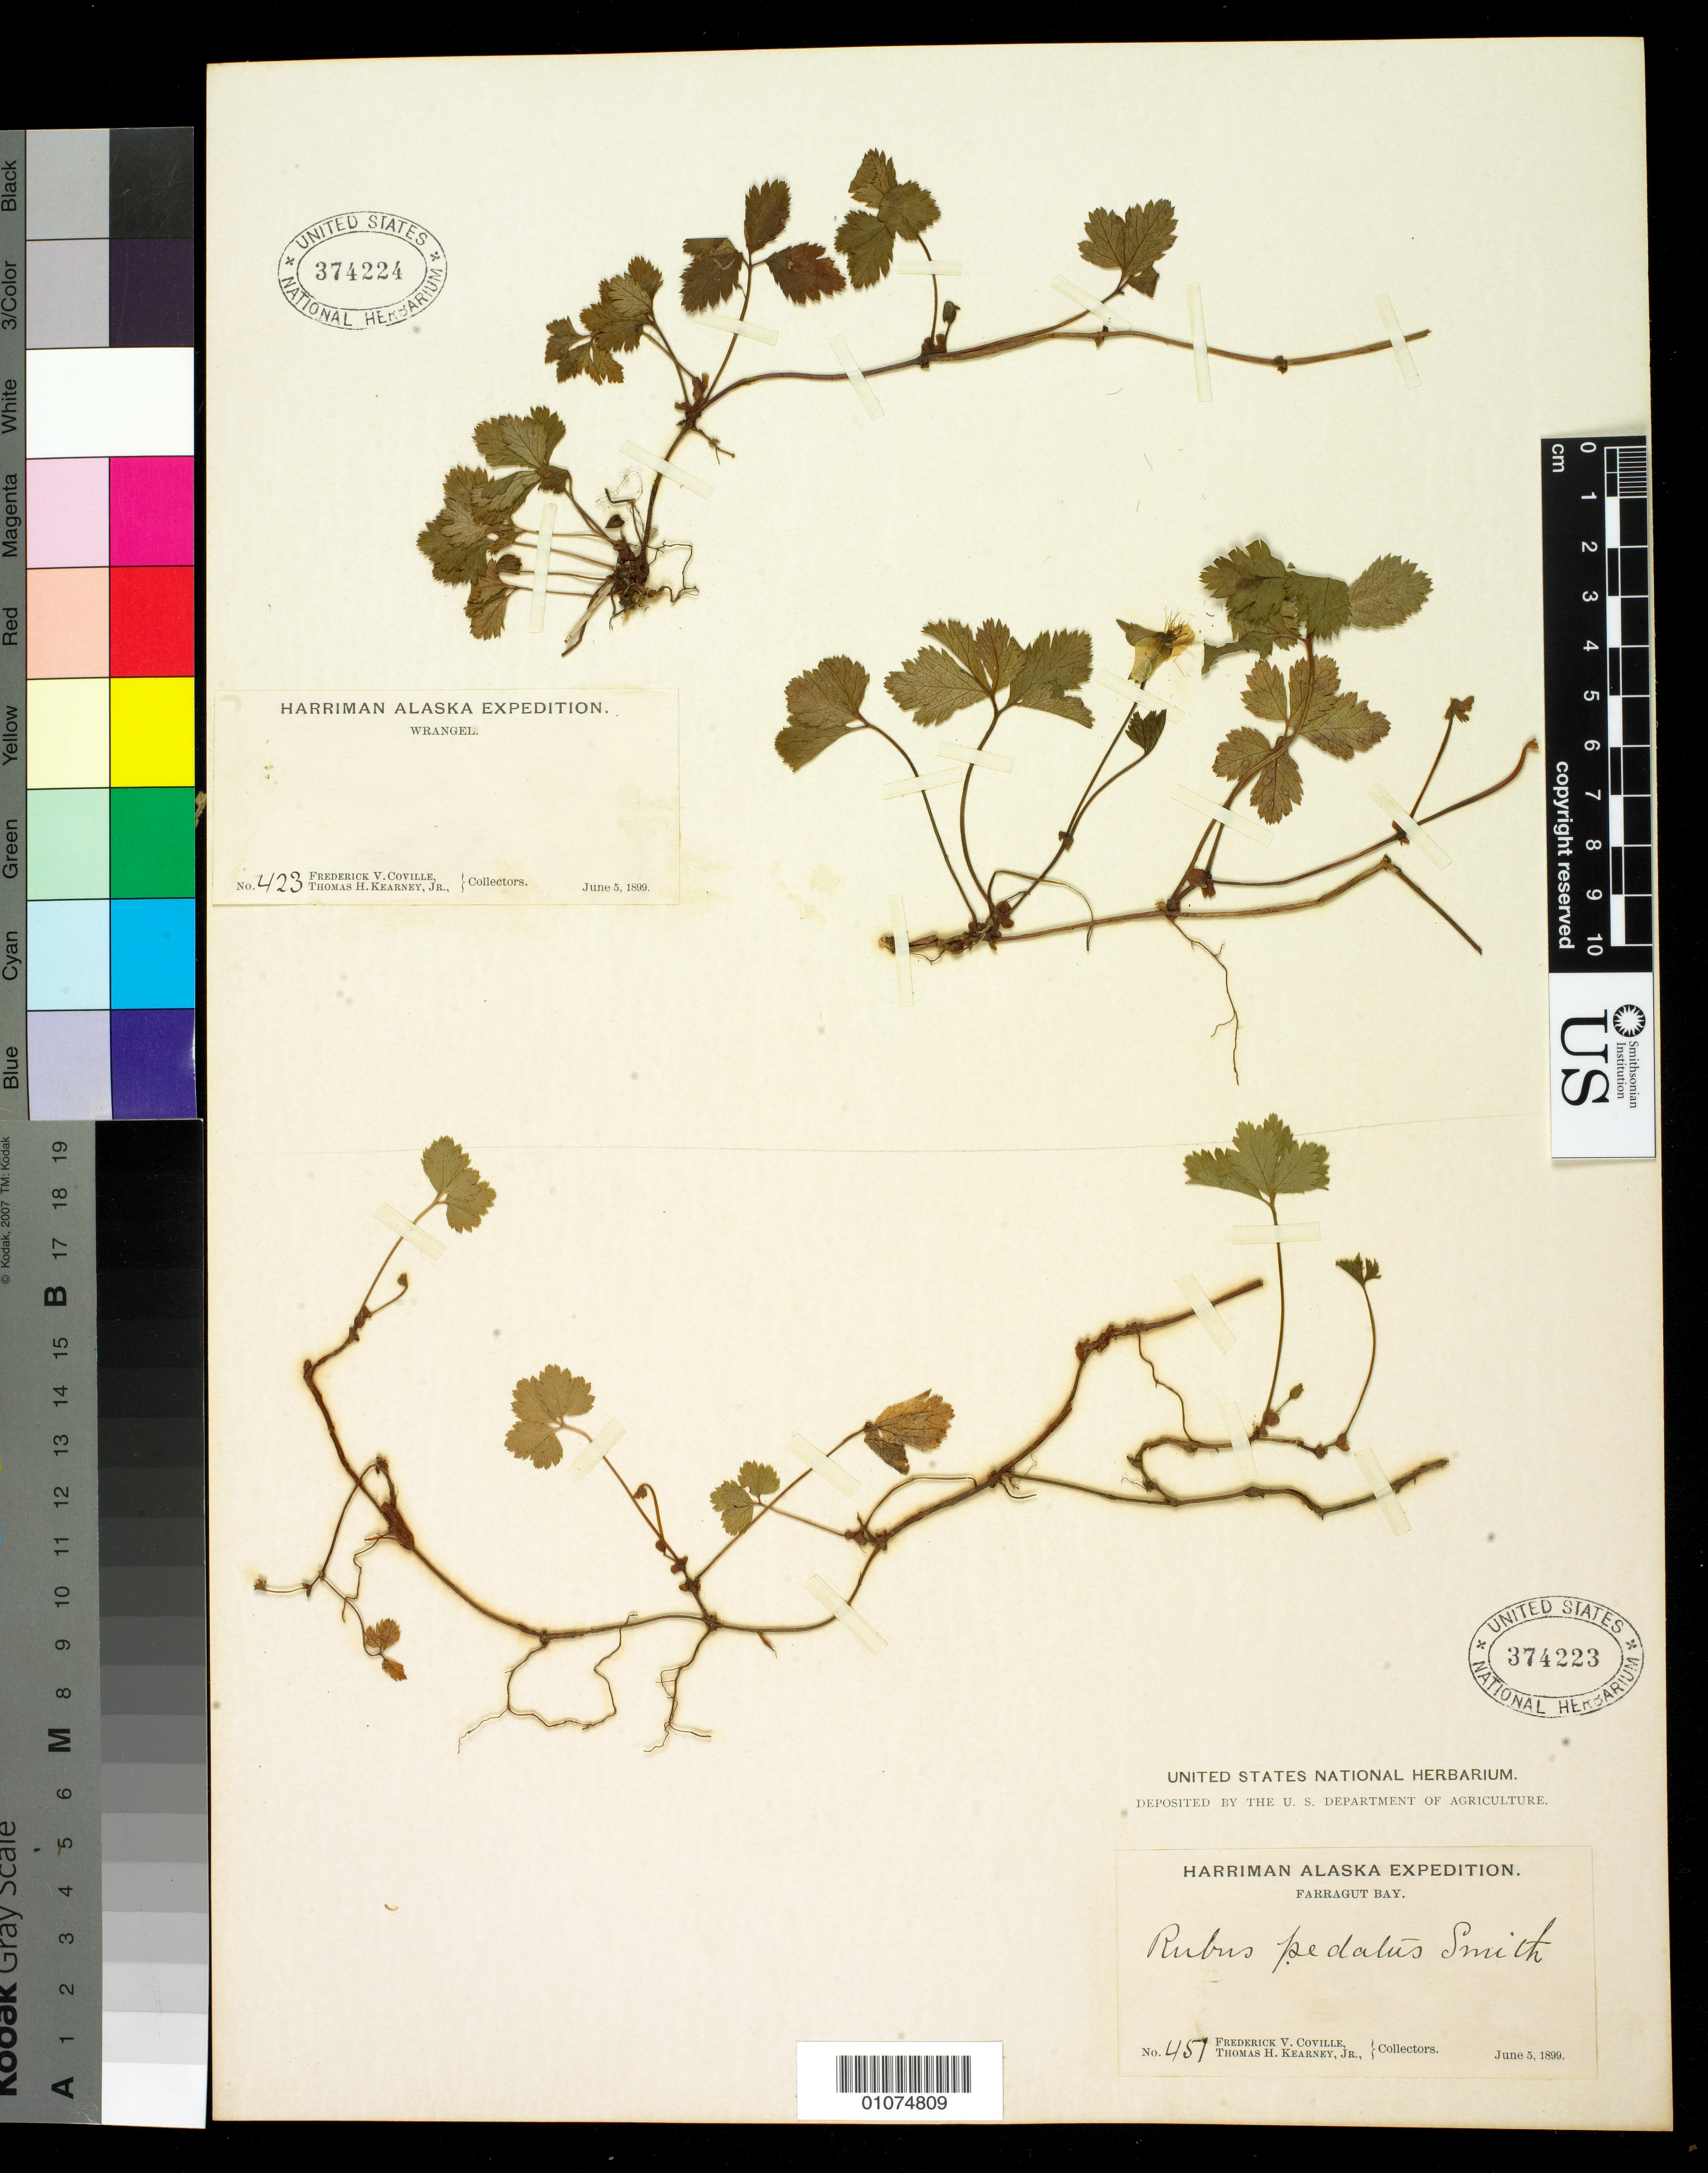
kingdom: Plantae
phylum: Tracheophyta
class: Magnoliopsida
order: Rosales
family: Rosaceae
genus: Rubus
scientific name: Rubus pedatus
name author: Sm.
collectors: F. V. Coville & T. H. Kearney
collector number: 457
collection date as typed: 05 Jun 1899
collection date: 1899-06-05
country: United States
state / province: Alaska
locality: Farragut Bay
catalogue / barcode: US 374223